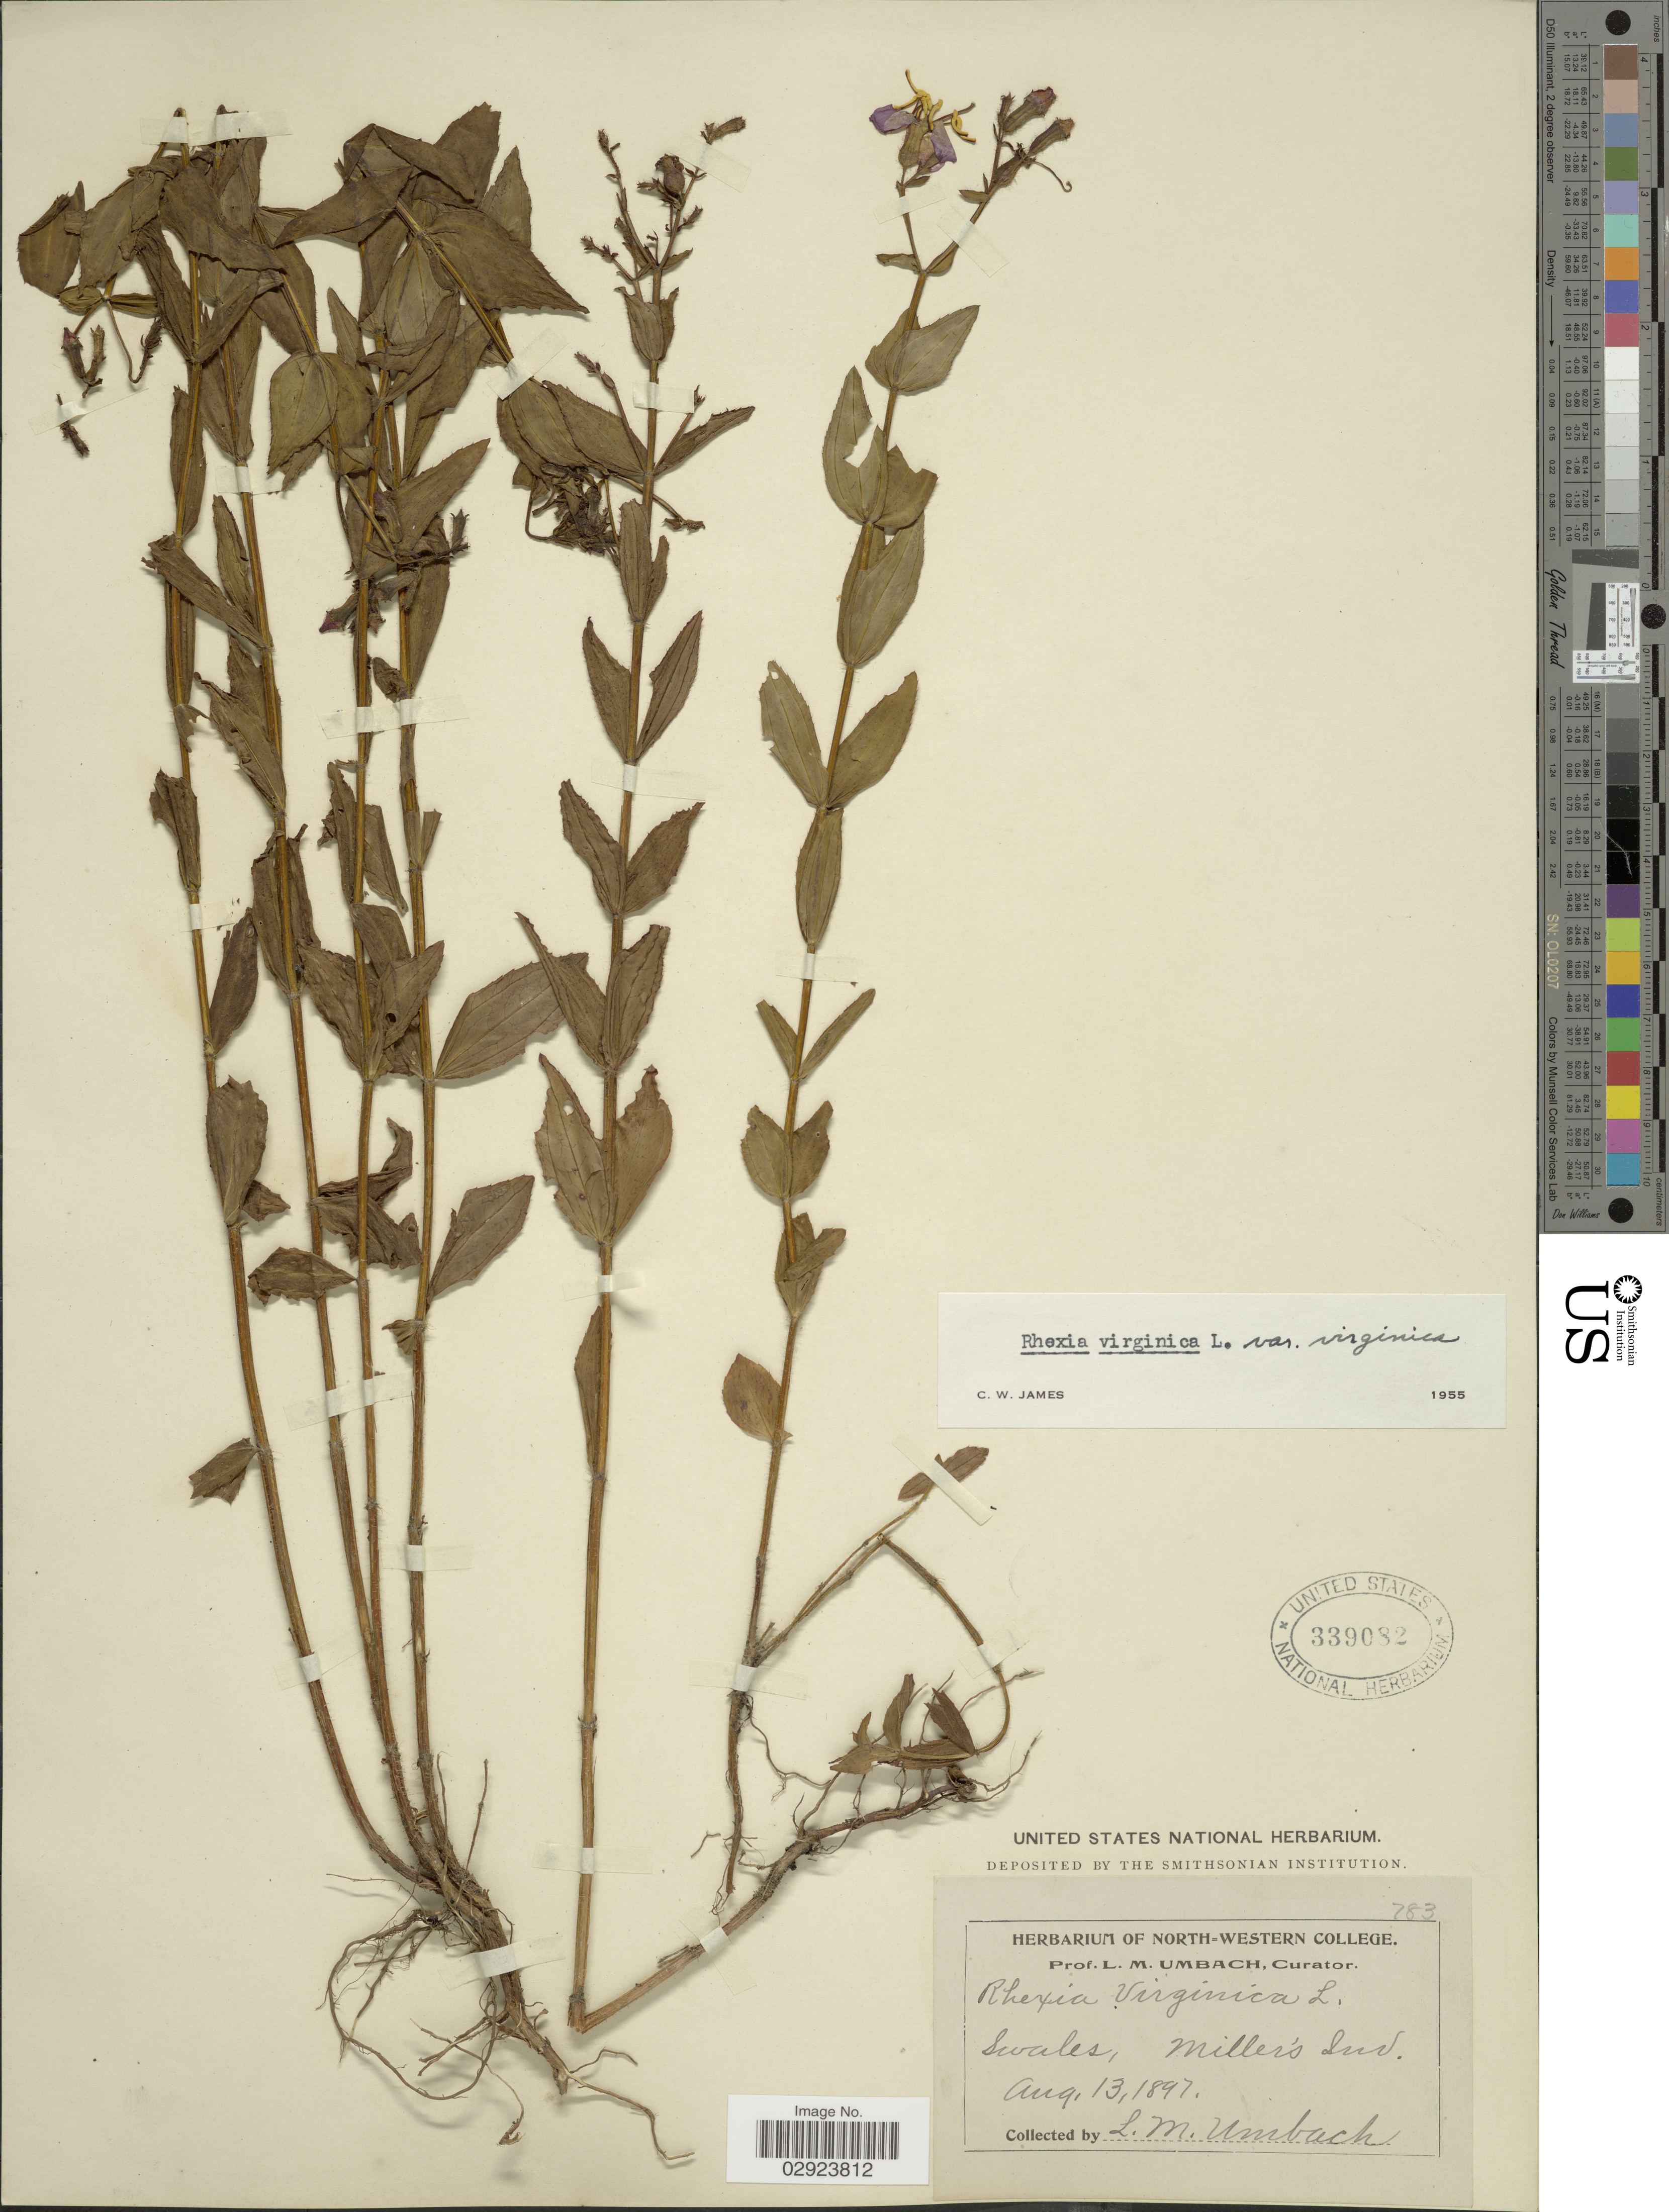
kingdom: Plantae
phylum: Tracheophyta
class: Magnoliopsida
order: Myrtales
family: Melastomataceae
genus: Rhexia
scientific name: Rhexia virginica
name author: L.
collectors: L. M. Umbach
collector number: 783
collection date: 1897-08-13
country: United States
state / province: Indiana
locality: Swales, Miller's Ind.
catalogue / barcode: US 339082